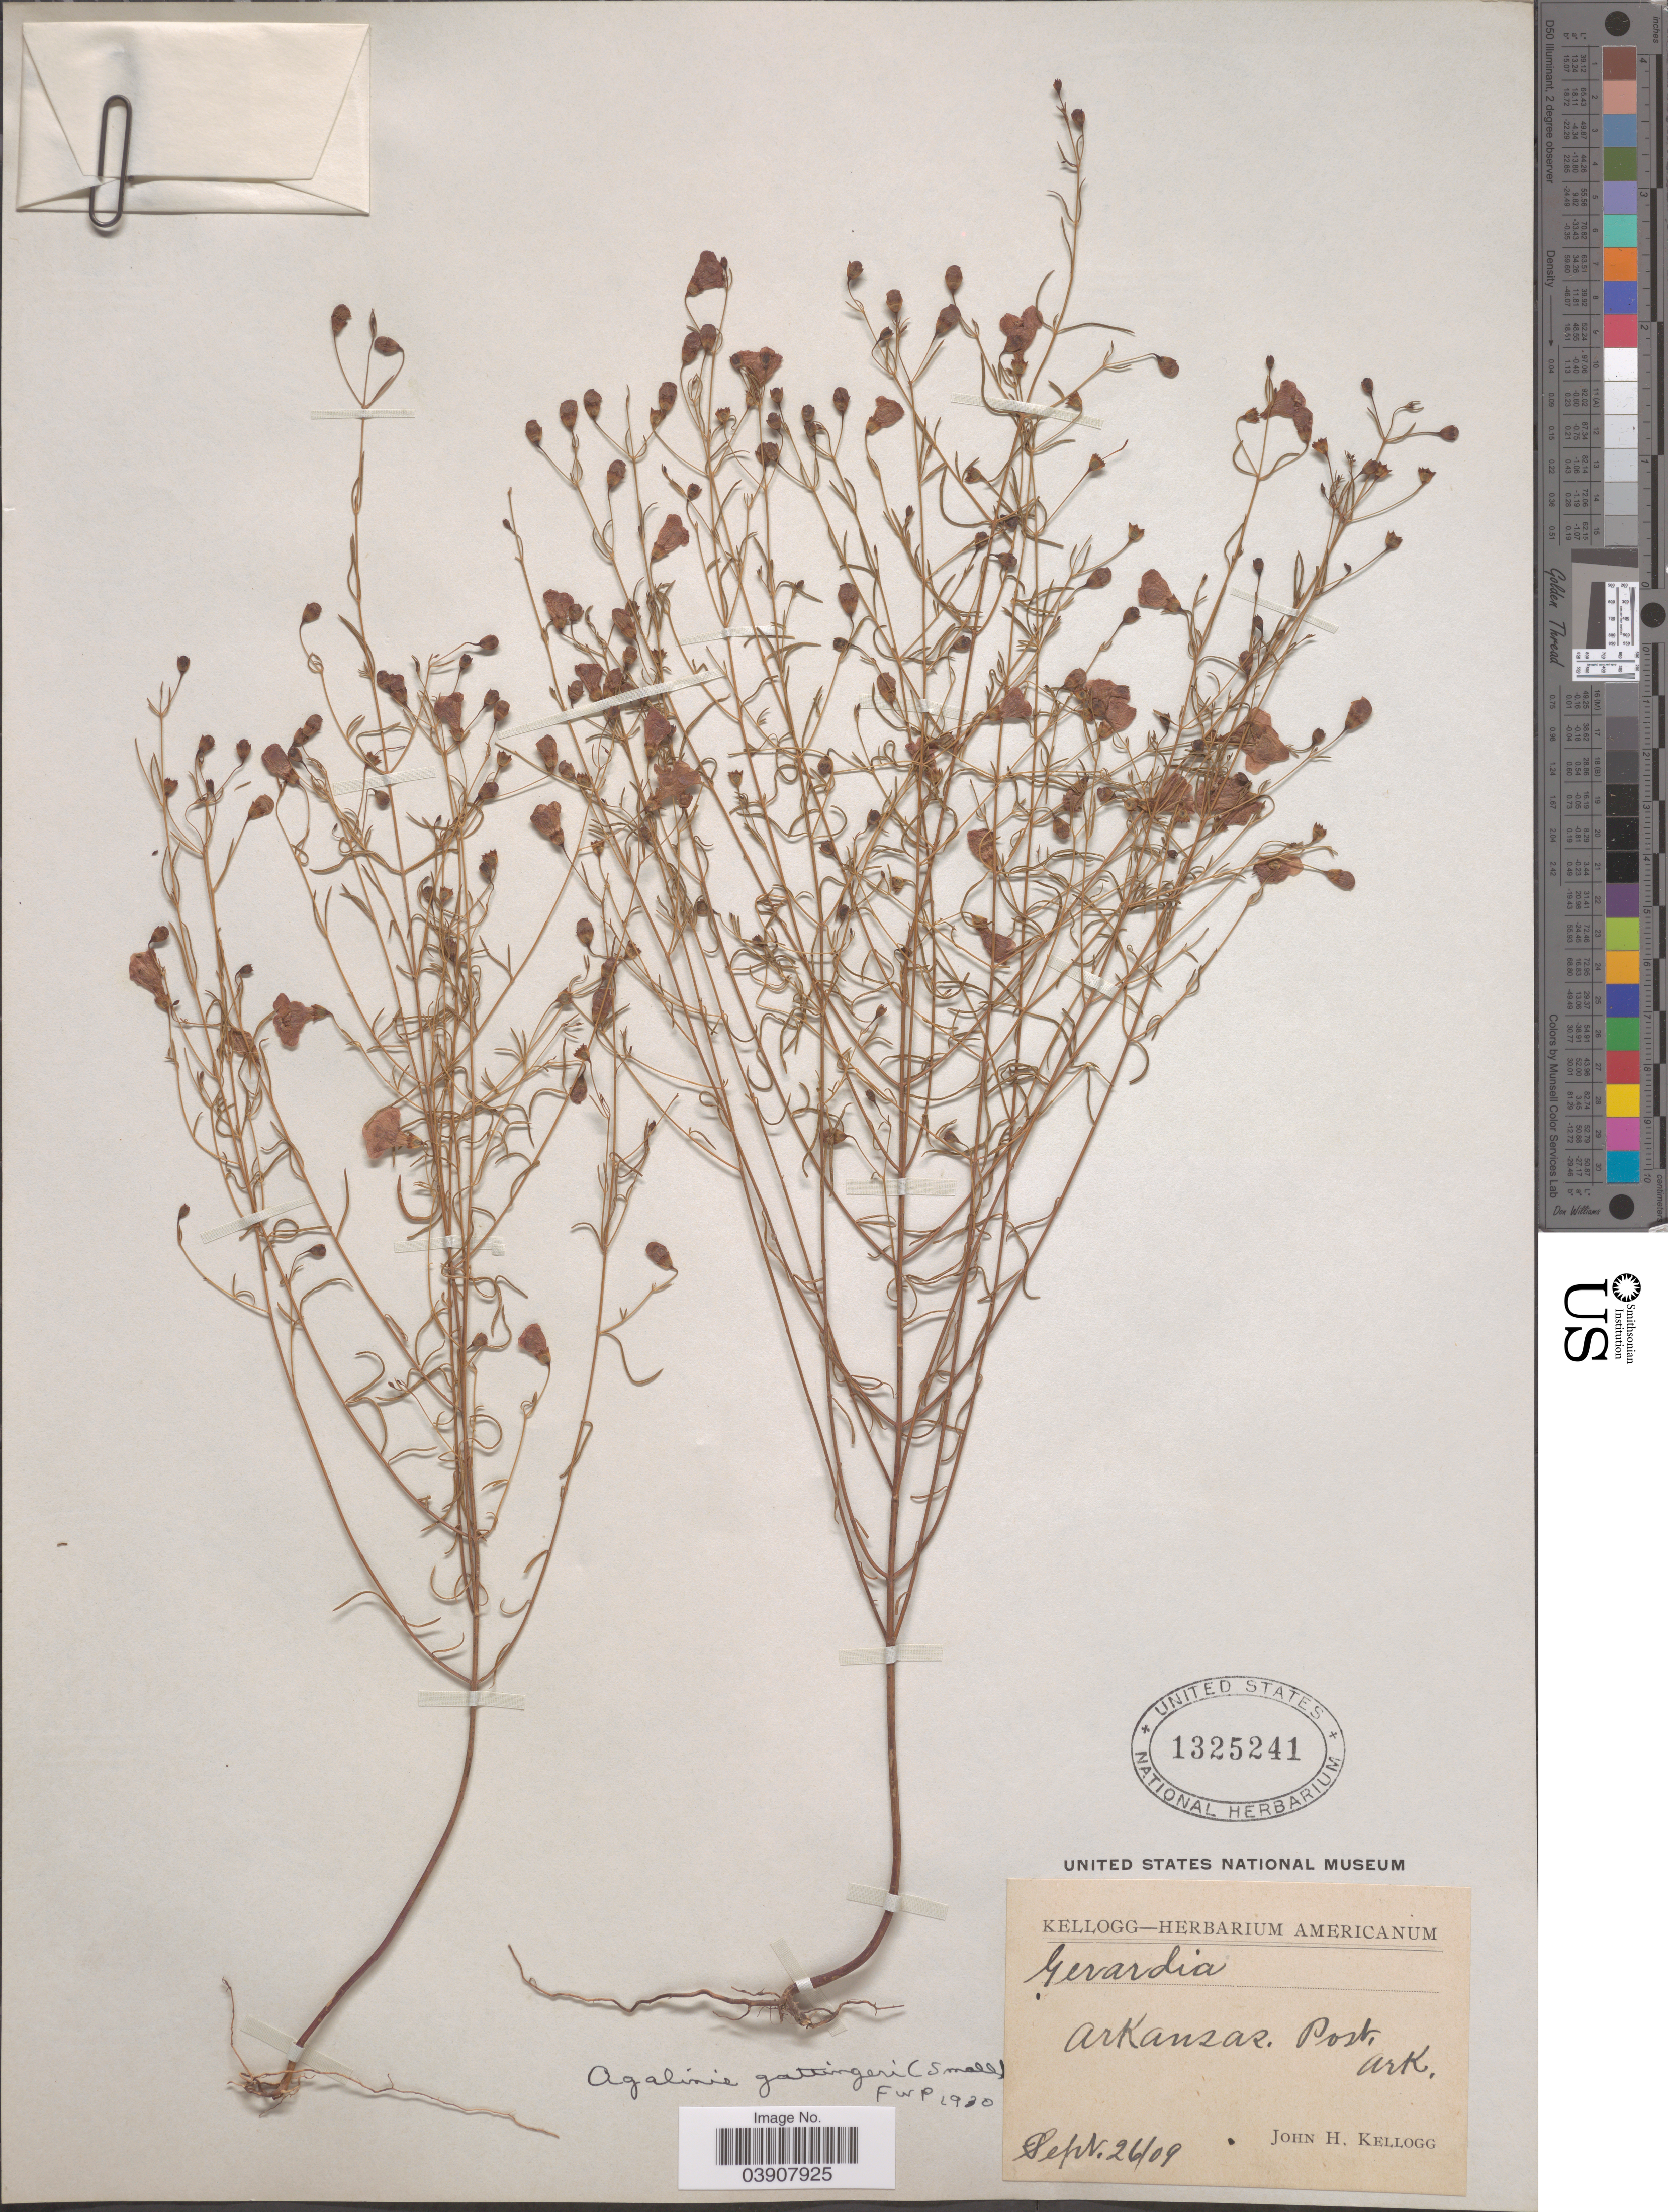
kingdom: Plantae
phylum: Tracheophyta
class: Magnoliopsida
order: Lamiales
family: Orobanchaceae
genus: Agalinis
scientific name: Agalinis gattingeri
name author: (Small) Small ex Britton & A. Br.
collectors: J. H. Kellogg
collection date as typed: Transcribed d/m/y: 26/9/9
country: United States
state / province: Arkansas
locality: Arkansar Post.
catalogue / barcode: US 1325241